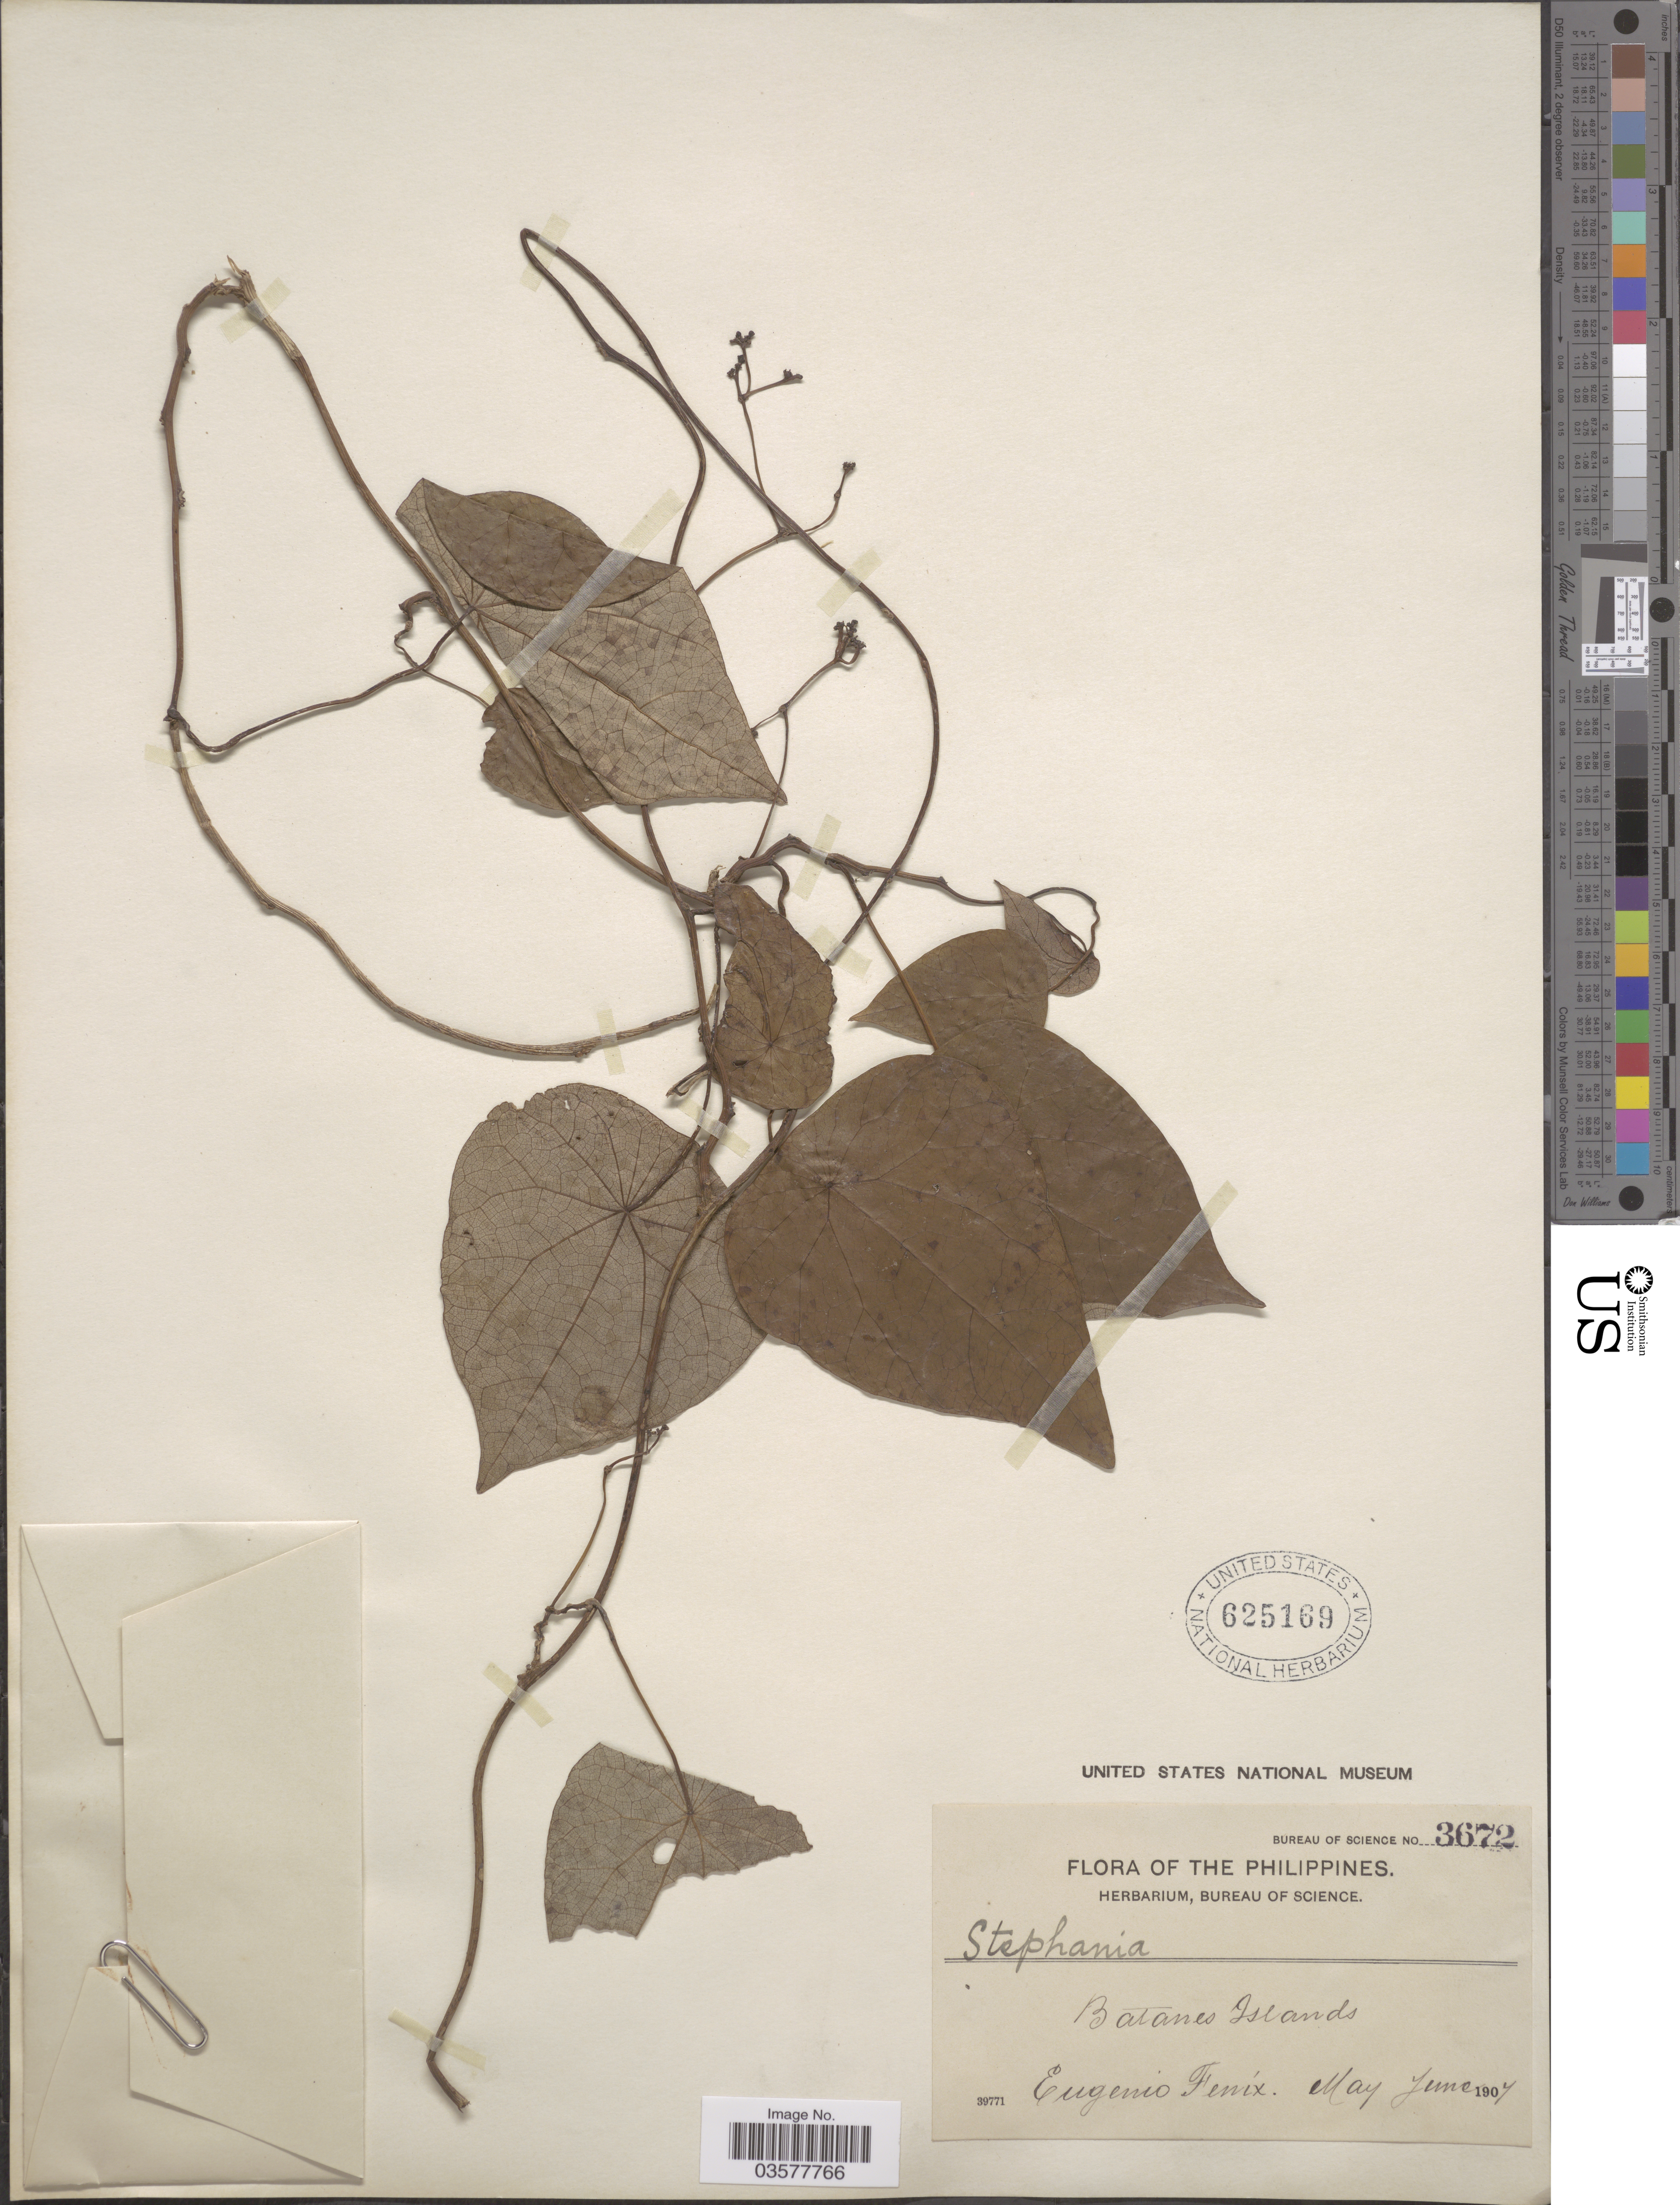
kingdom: Plantae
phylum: Tracheophyta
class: Magnoliopsida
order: Ranunculales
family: Menispermaceae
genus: Stephania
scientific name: Stephania sp.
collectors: E. Fénix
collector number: Bureau of Science 3672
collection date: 1907-05/1907-06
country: Philippines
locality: Batanes Islands.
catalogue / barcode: US 625169